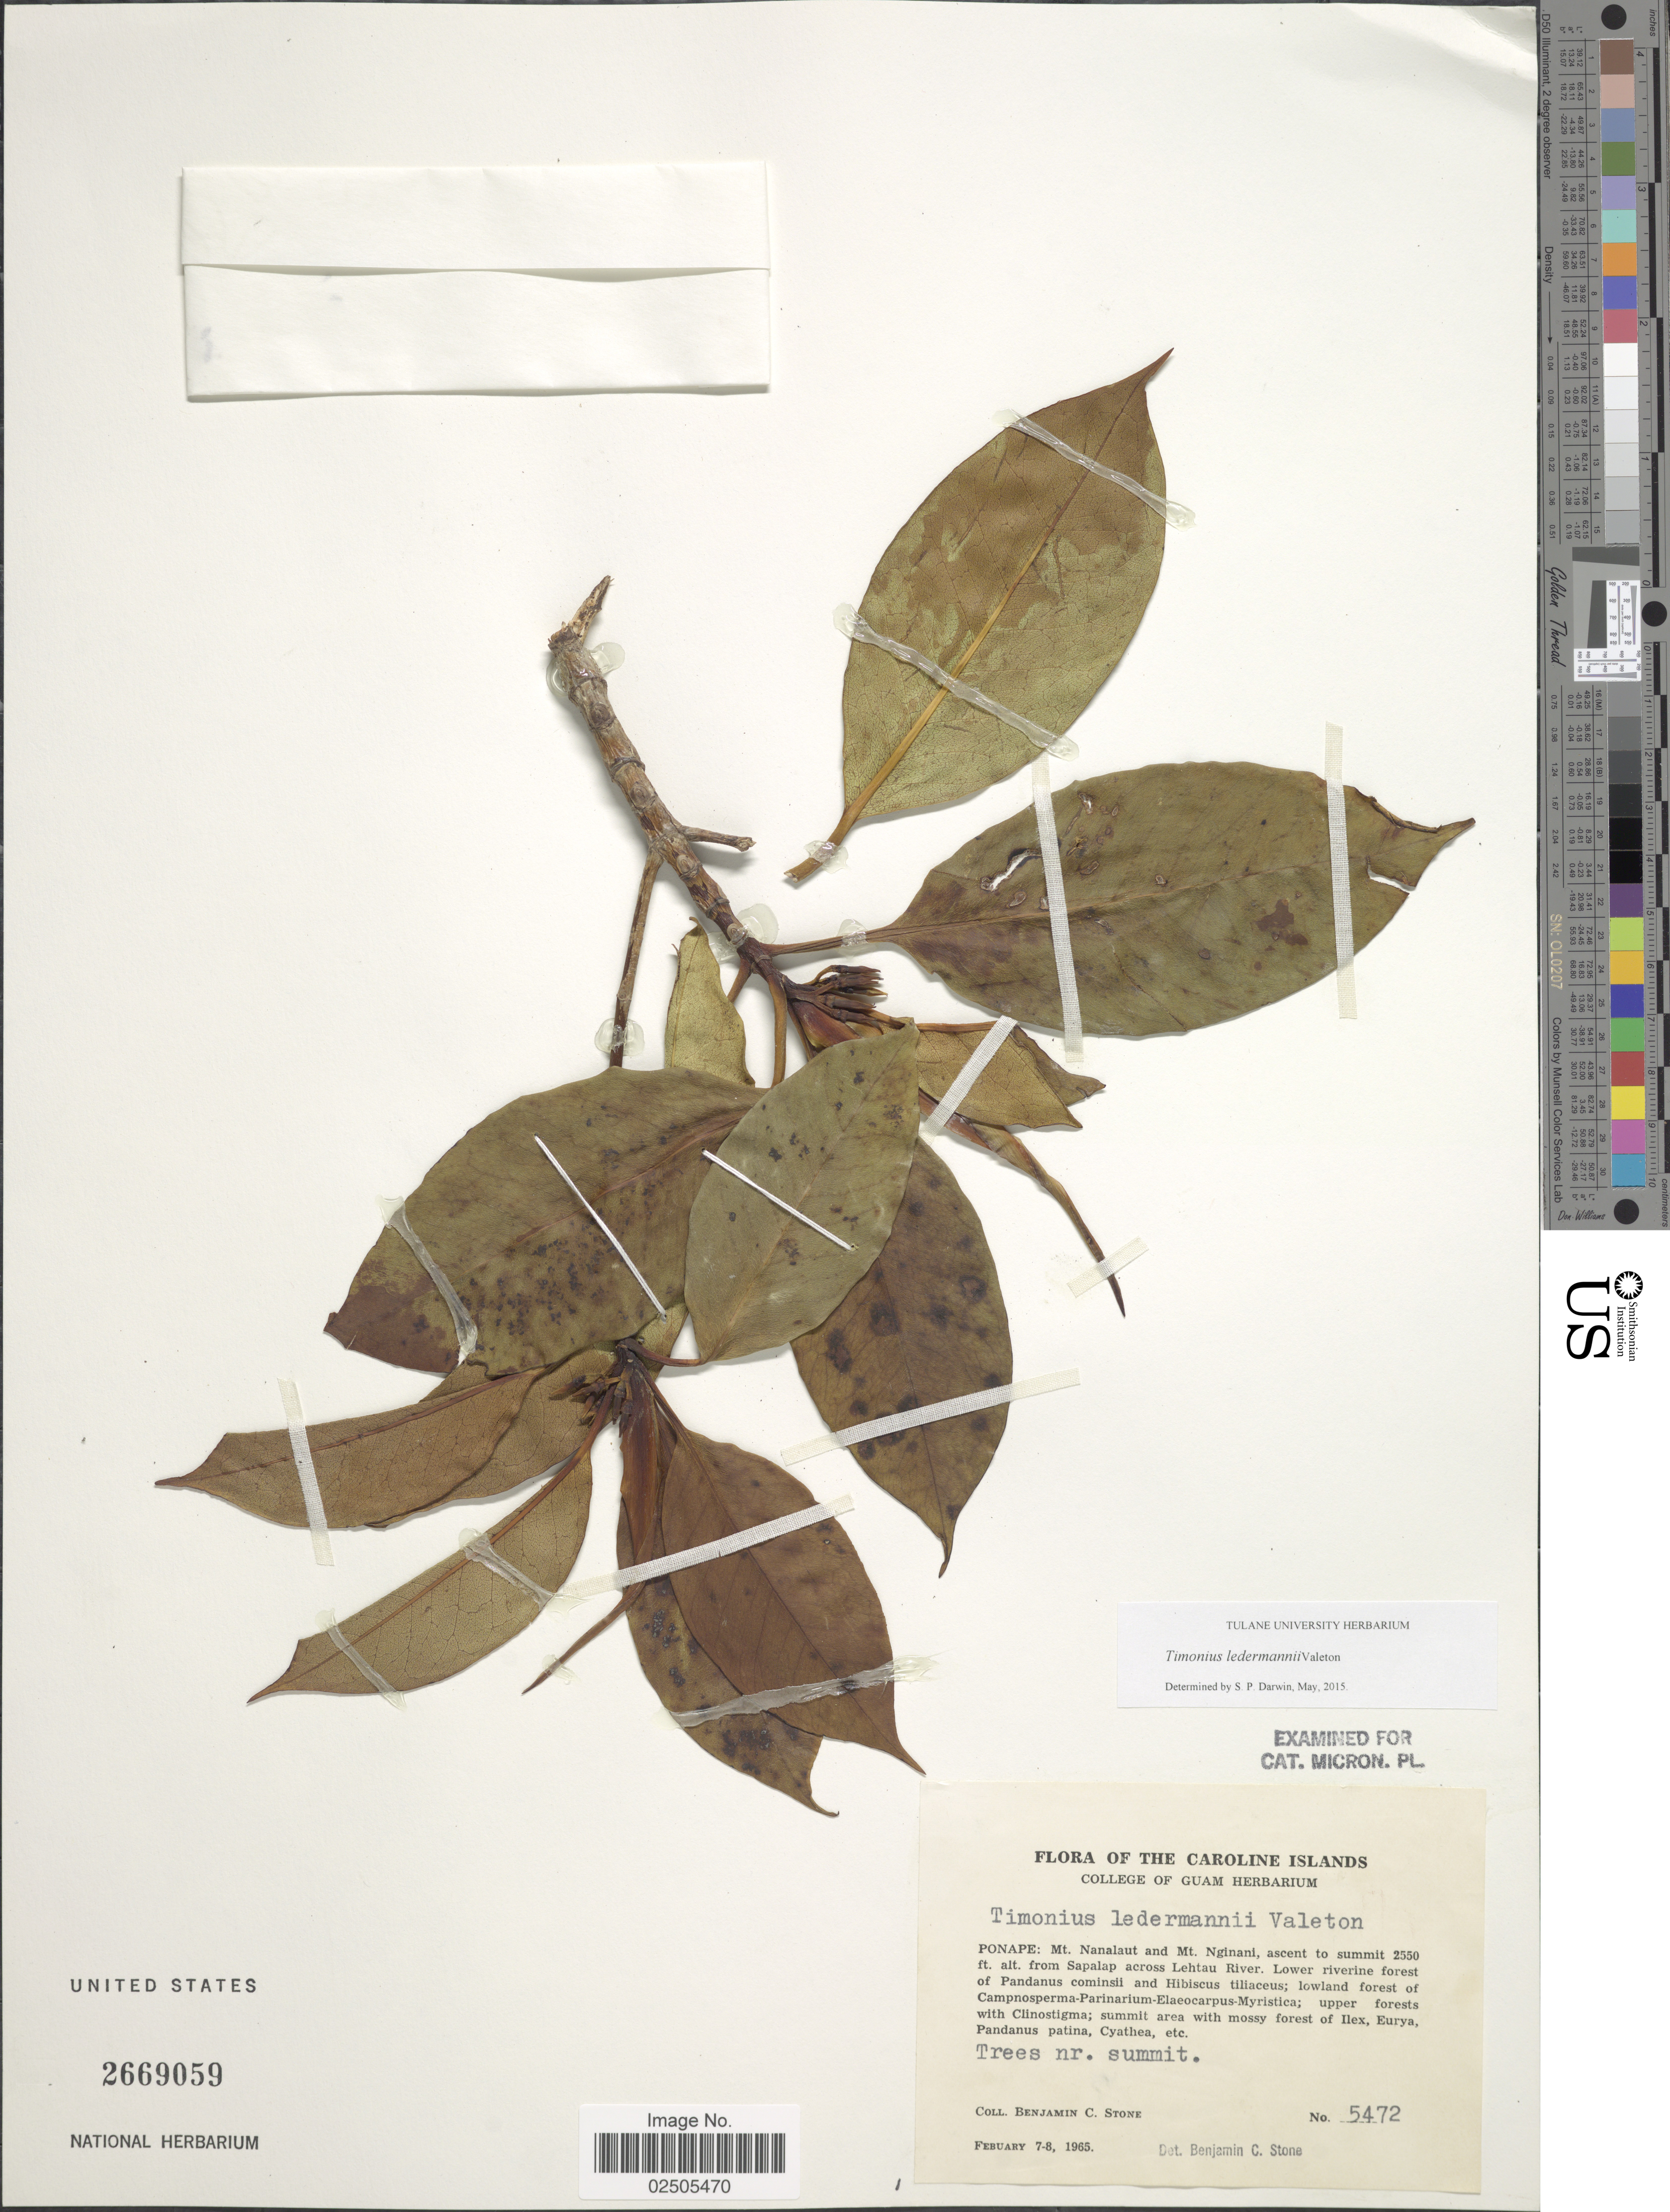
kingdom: Plantae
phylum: Tracheophyta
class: Magnoliopsida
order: Gentianales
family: Rubiaceae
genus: Timonius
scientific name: Timonius ledermannii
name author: Valeton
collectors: B. C. Stone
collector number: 5472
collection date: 1965-02-07/1965-02-08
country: Micronesia, Federated States of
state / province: Pohnpei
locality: The Caroline Islands, Ponape: Mt. Nanalaut and Mt. Nginani from Sapalap across Lehtau River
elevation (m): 777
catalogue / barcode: US 2669059